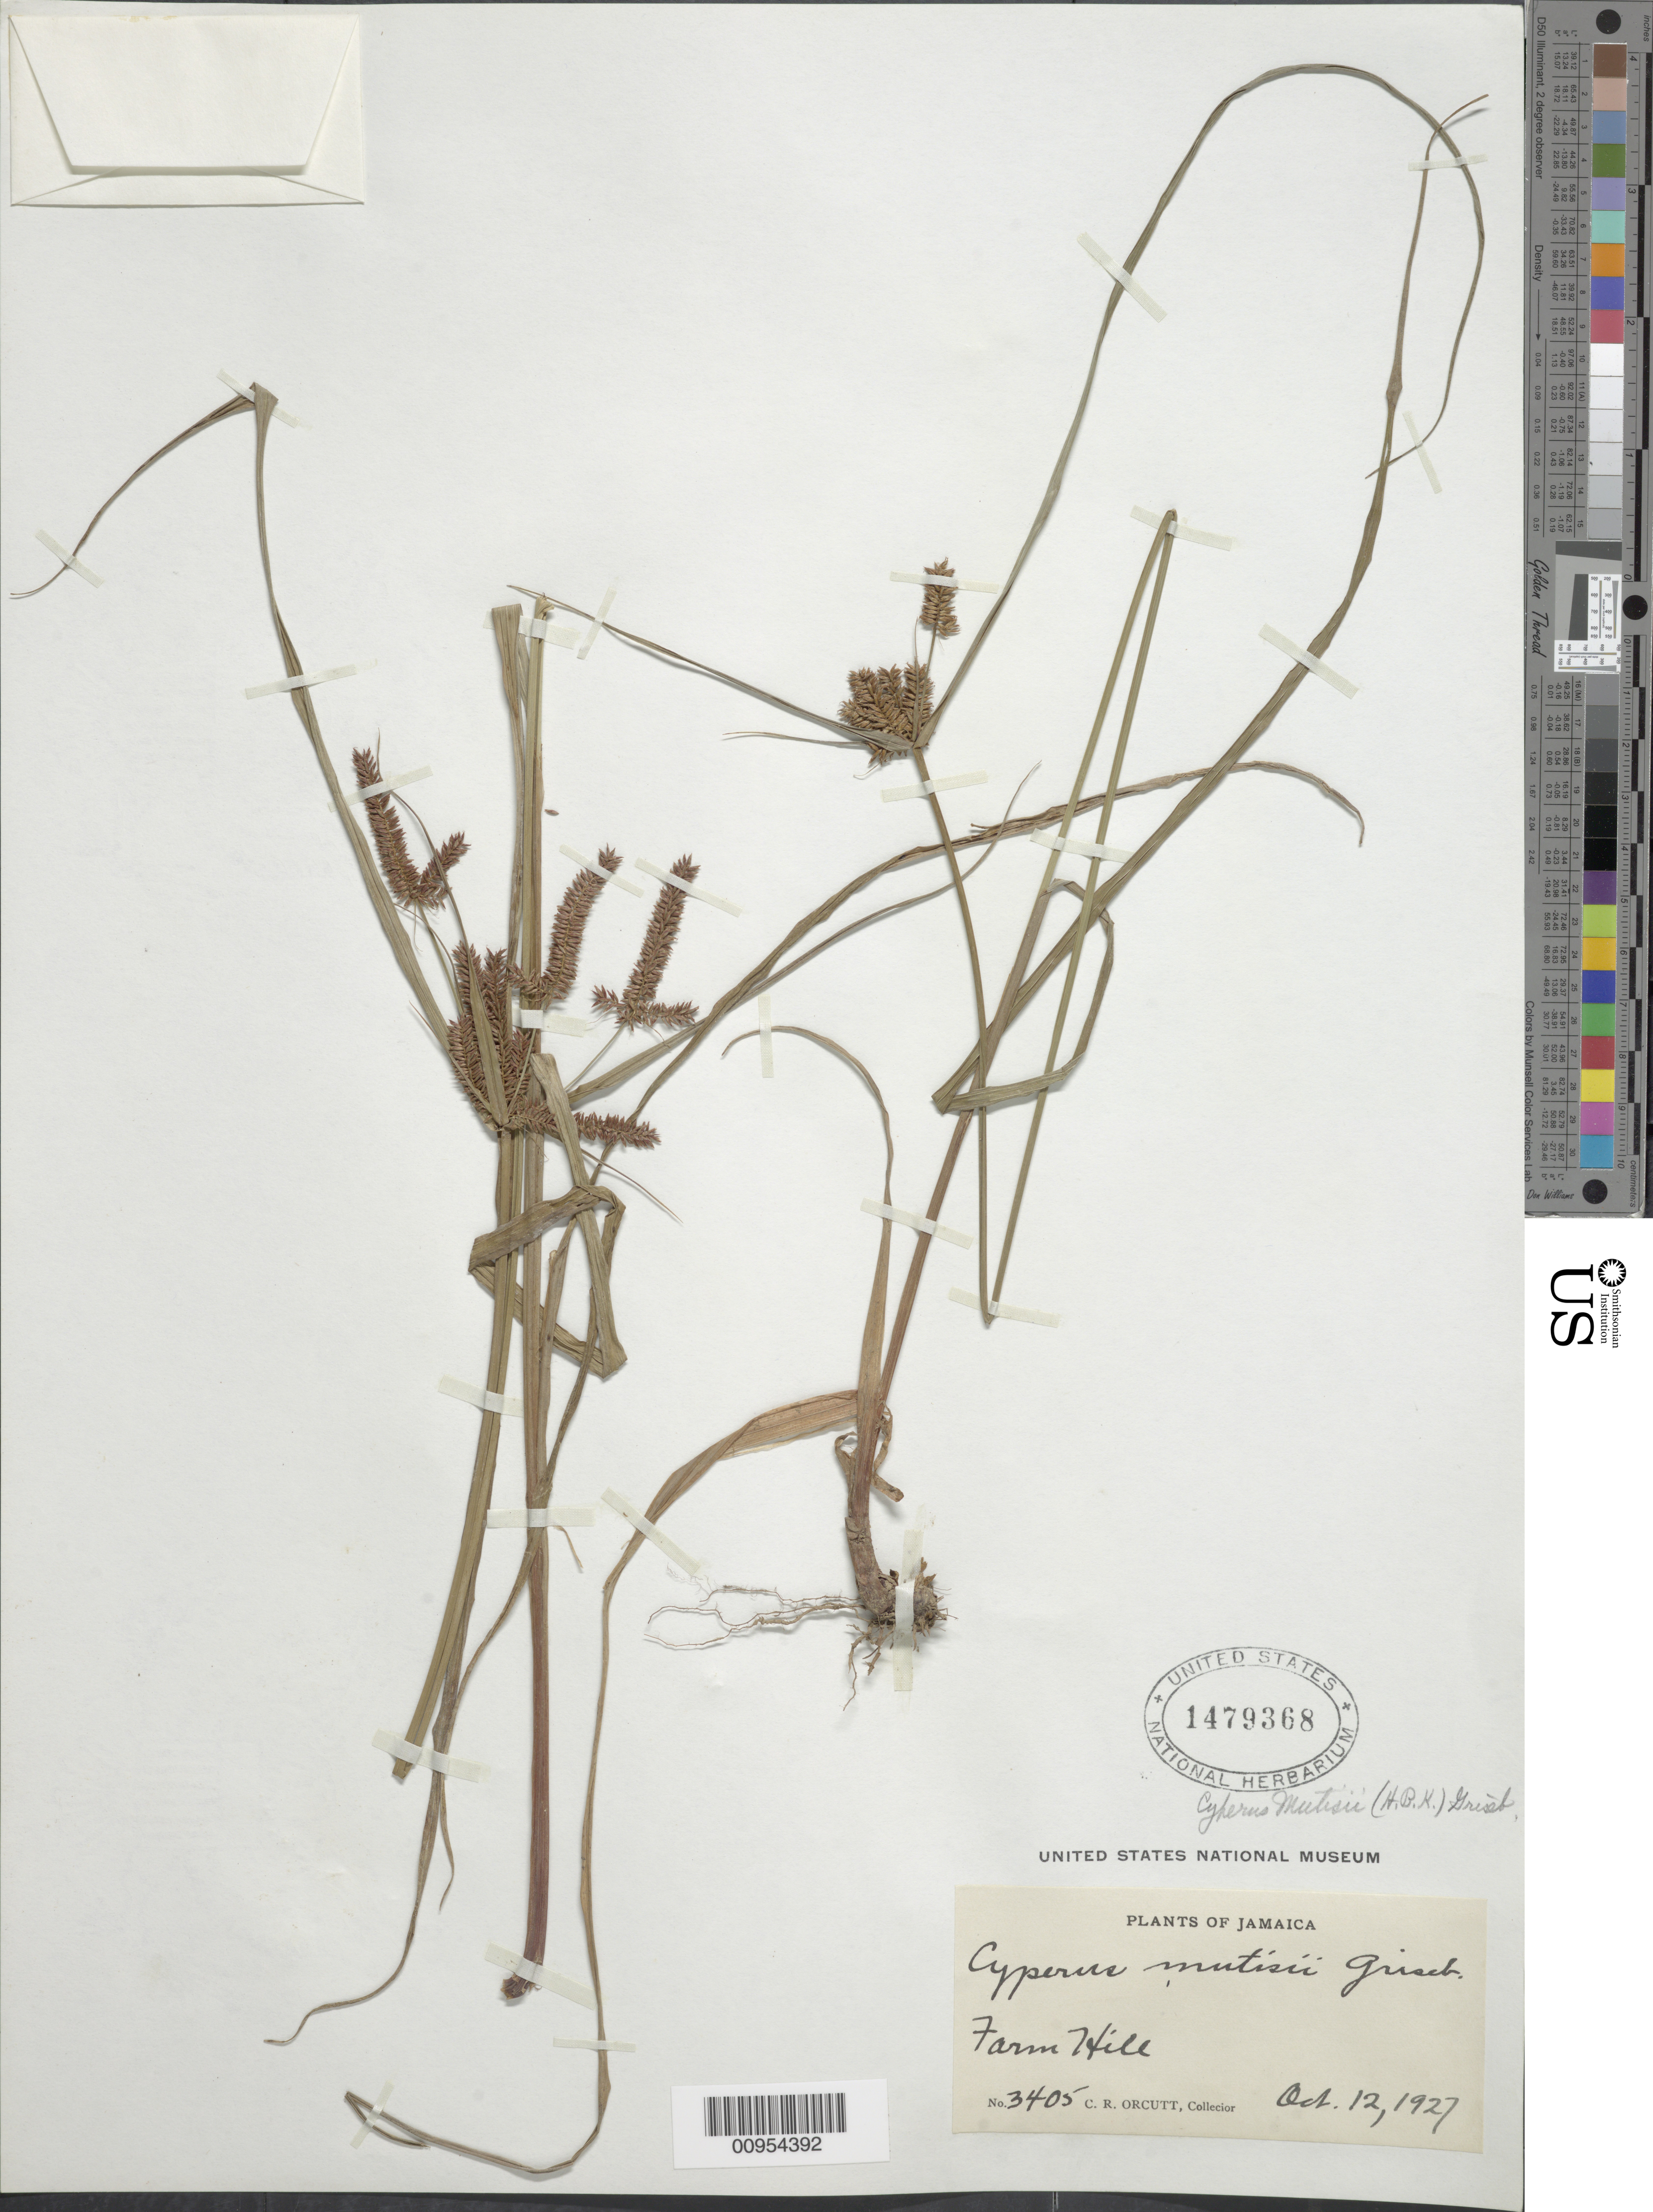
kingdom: Plantae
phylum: Tracheophyta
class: Liliopsida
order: Poales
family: Cyperaceae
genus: Cyperus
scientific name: Cyperus mutisii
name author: (Kunth) Andersson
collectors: C. R. Orcutt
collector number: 3405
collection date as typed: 12 Oct 1927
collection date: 1927-10-12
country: Jamaica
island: Jamaica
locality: Farm Hill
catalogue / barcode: US 1479368